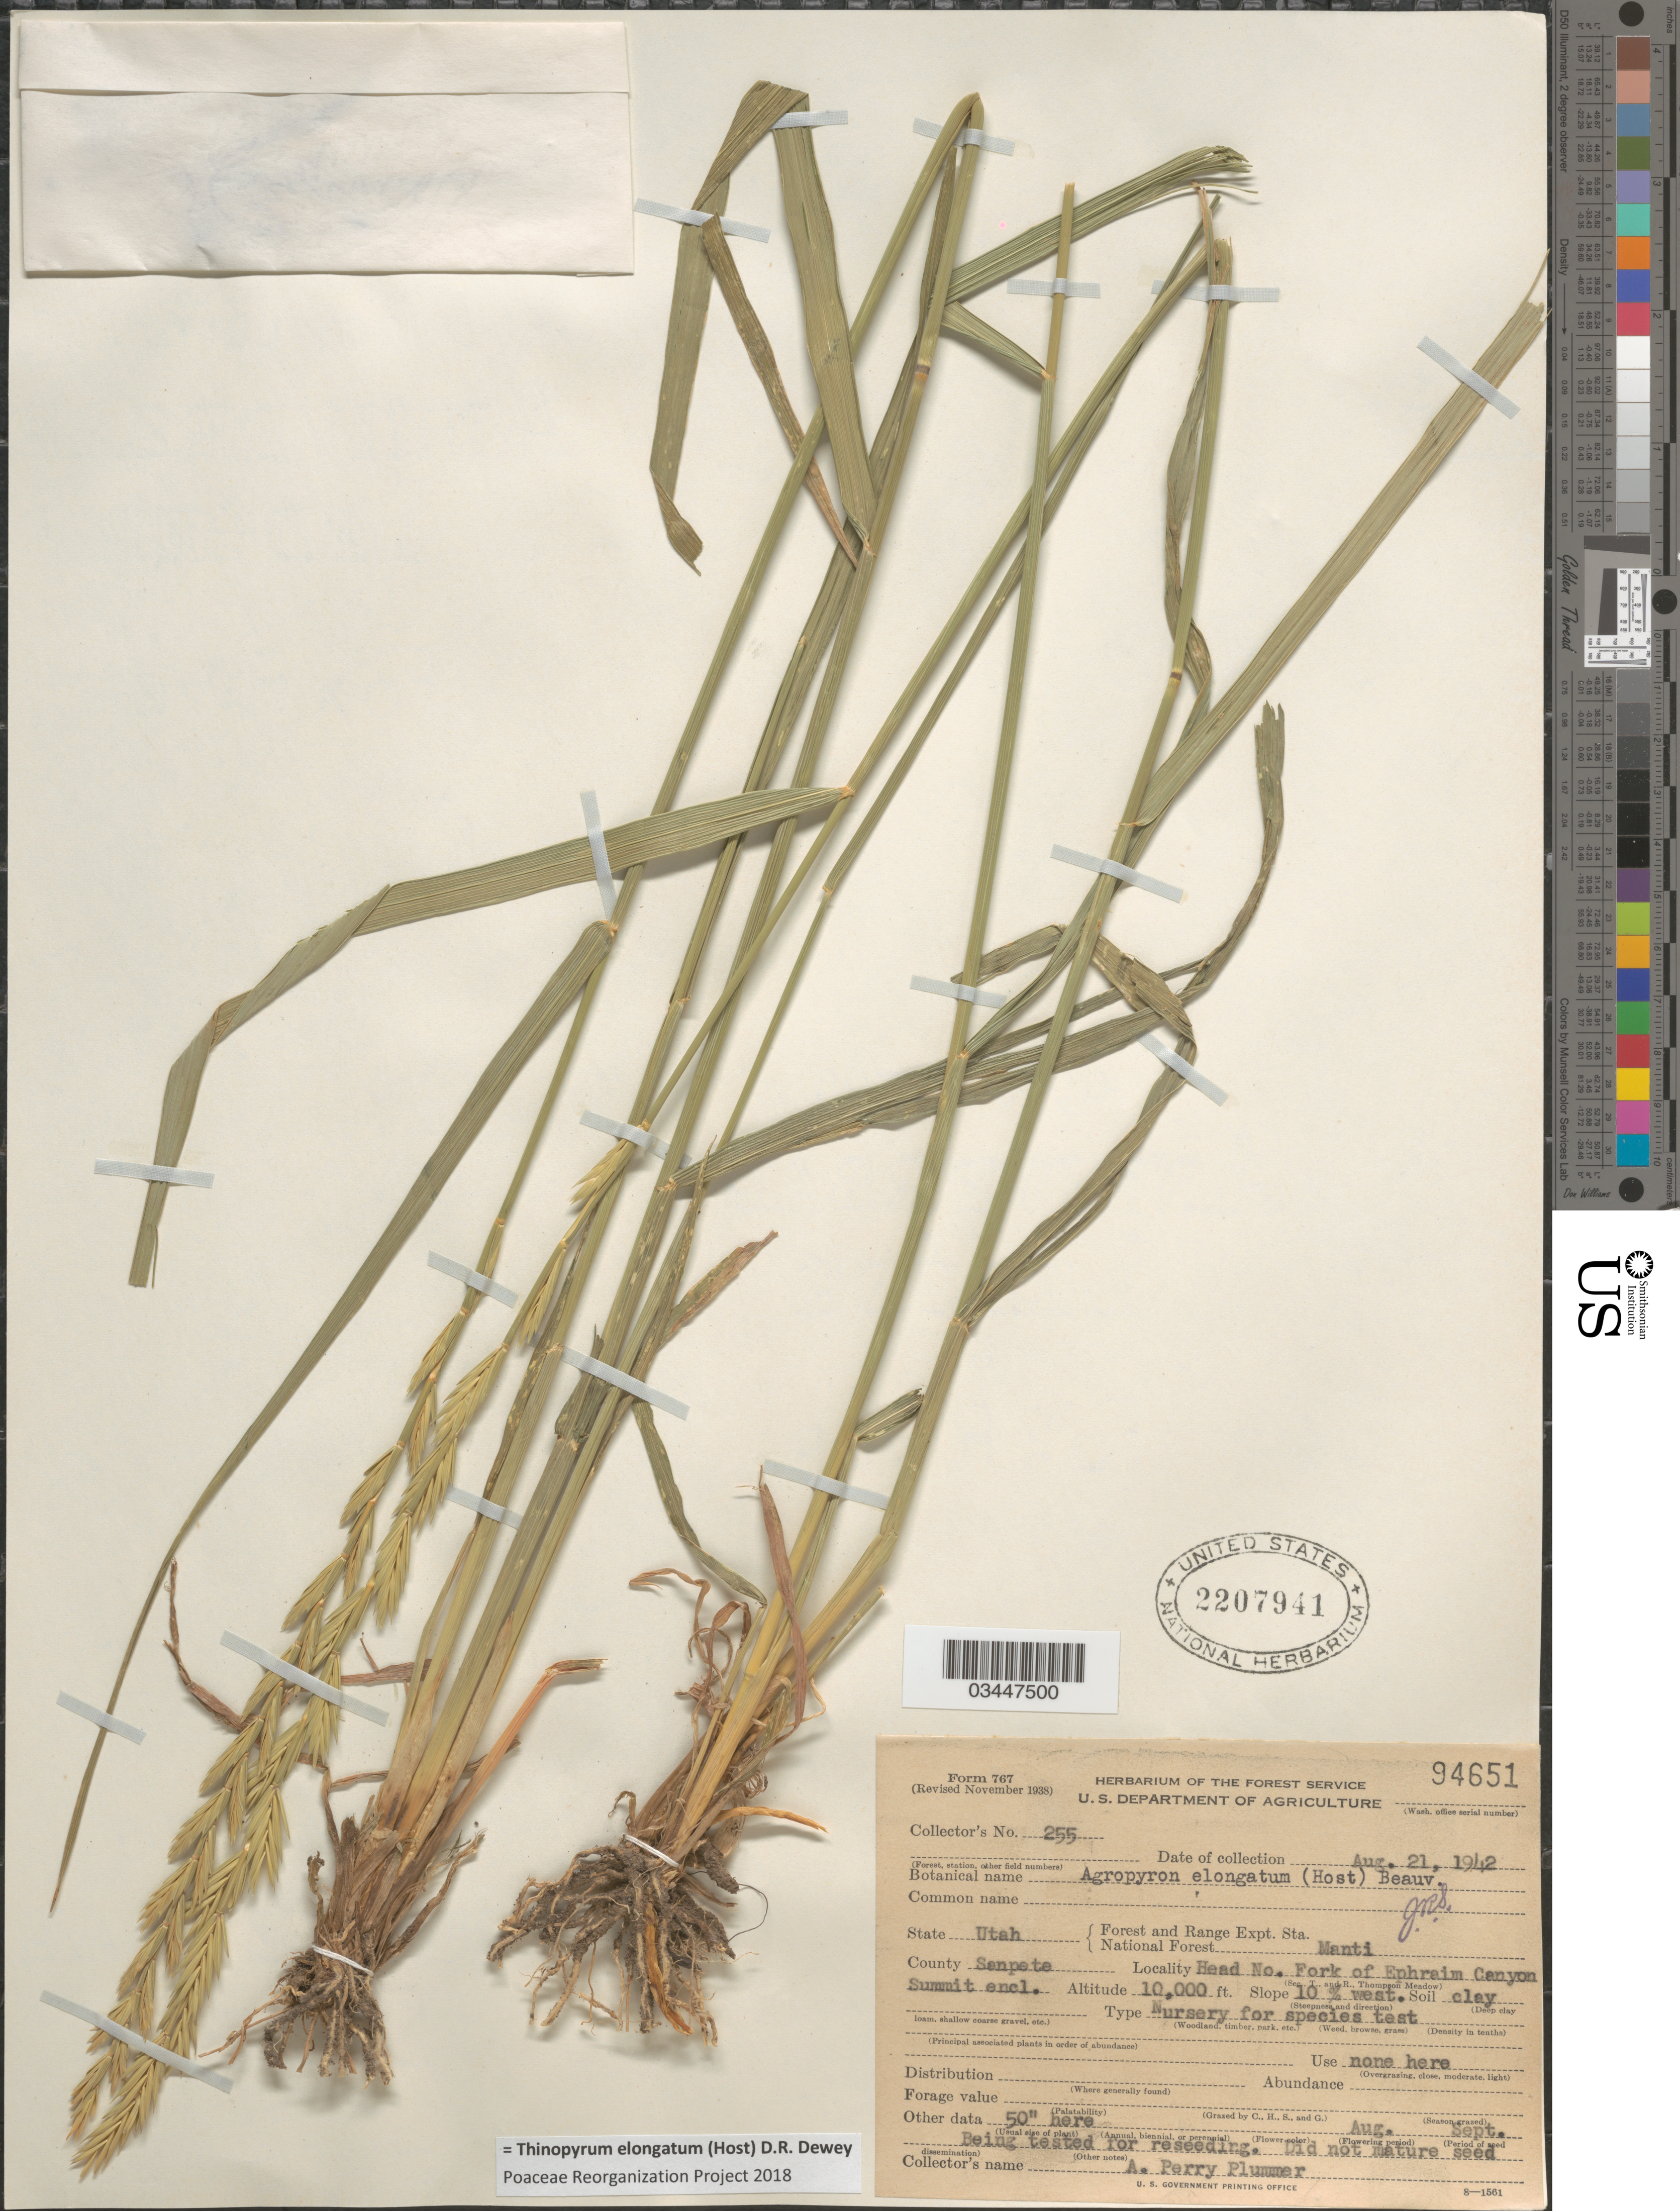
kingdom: Plantae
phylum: Tracheophyta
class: Liliopsida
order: Poales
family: Poaceae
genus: Thinopyrum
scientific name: Thinopyrum elongatum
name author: (Host) Barkworth & Dewey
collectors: A. Plummer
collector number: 255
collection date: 1942-08-21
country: United States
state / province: Utah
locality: Forest and Range Expt. Sta. National Forest Manti. County Sanpete. Head No. Fork of Ephraim Canyon. Summit encl. Slope 10% west.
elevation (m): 3048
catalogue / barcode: US 2207941